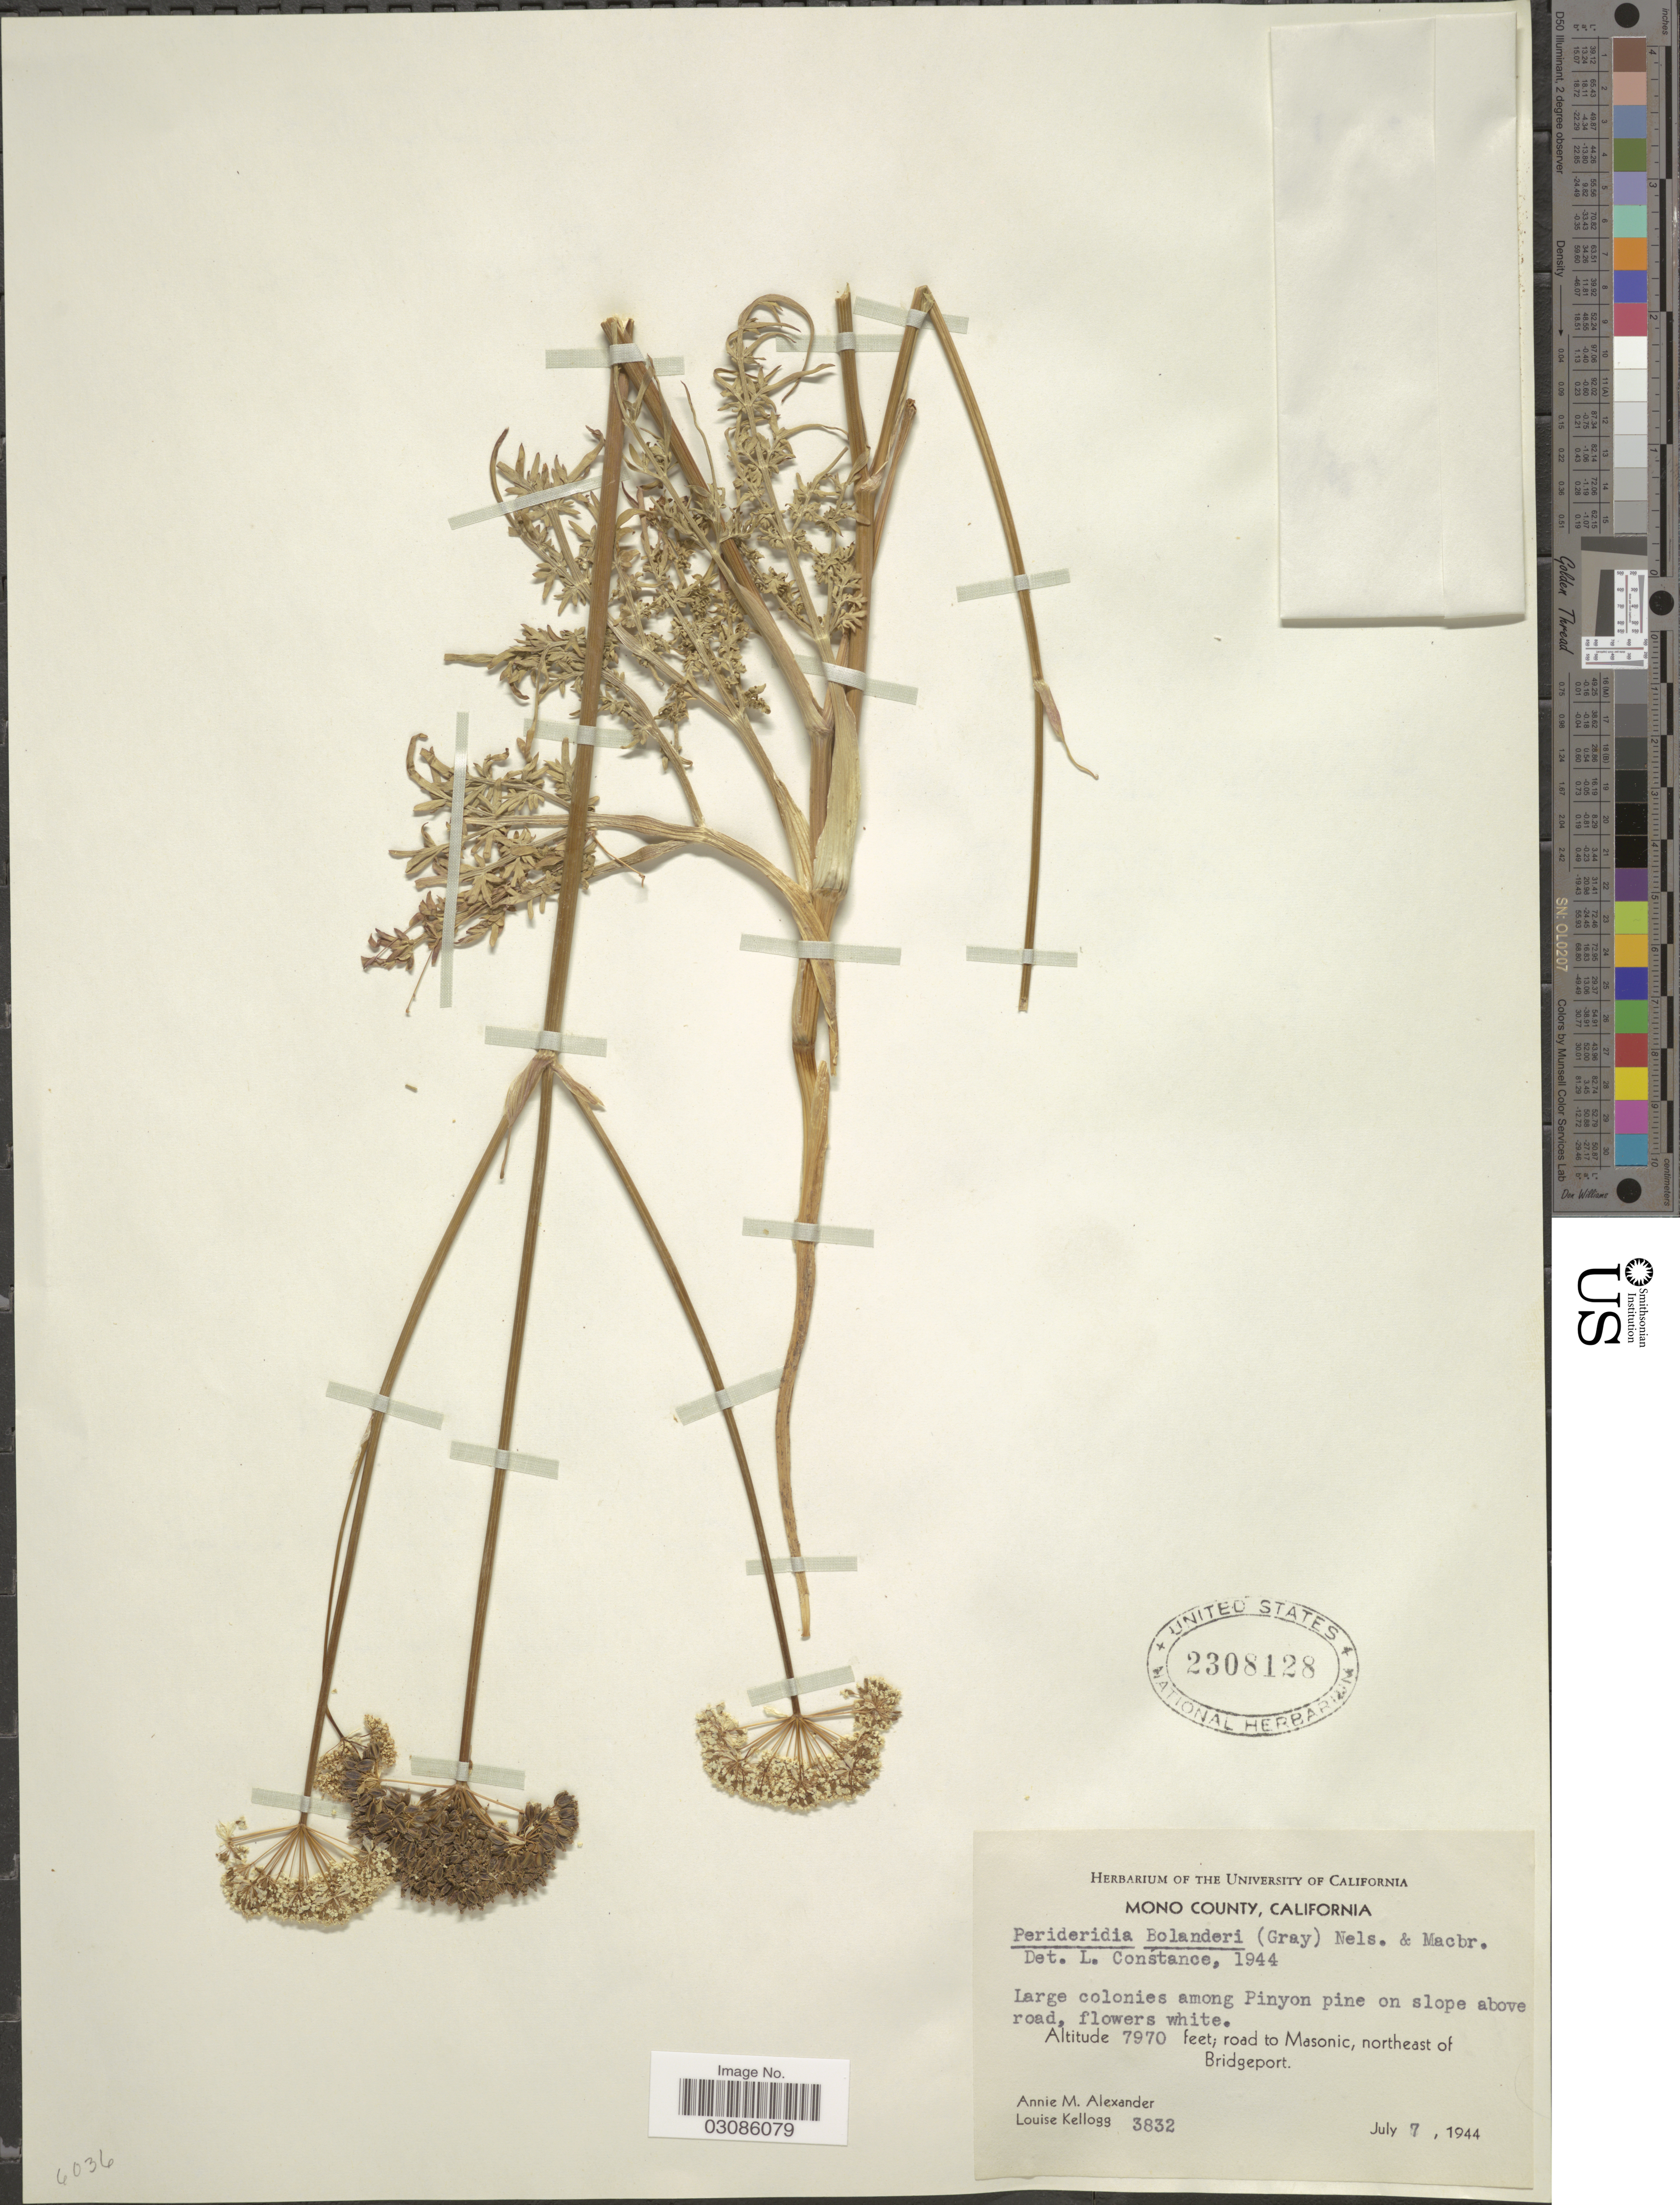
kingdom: Plantae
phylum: Tracheophyta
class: Magnoliopsida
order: Apiales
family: Apiaceae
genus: Perideridia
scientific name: Perideridia bolanderi subsp. bolanderi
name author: (A. Gray) A. Nelson & J.F. Macbr.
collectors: A. M. Alexander & L. Kellogg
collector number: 3832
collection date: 1944-07-07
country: United States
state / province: California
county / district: Mono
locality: Mono County, road to Masonic, northeast of Bridgeport.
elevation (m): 2429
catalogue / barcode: US 2308128